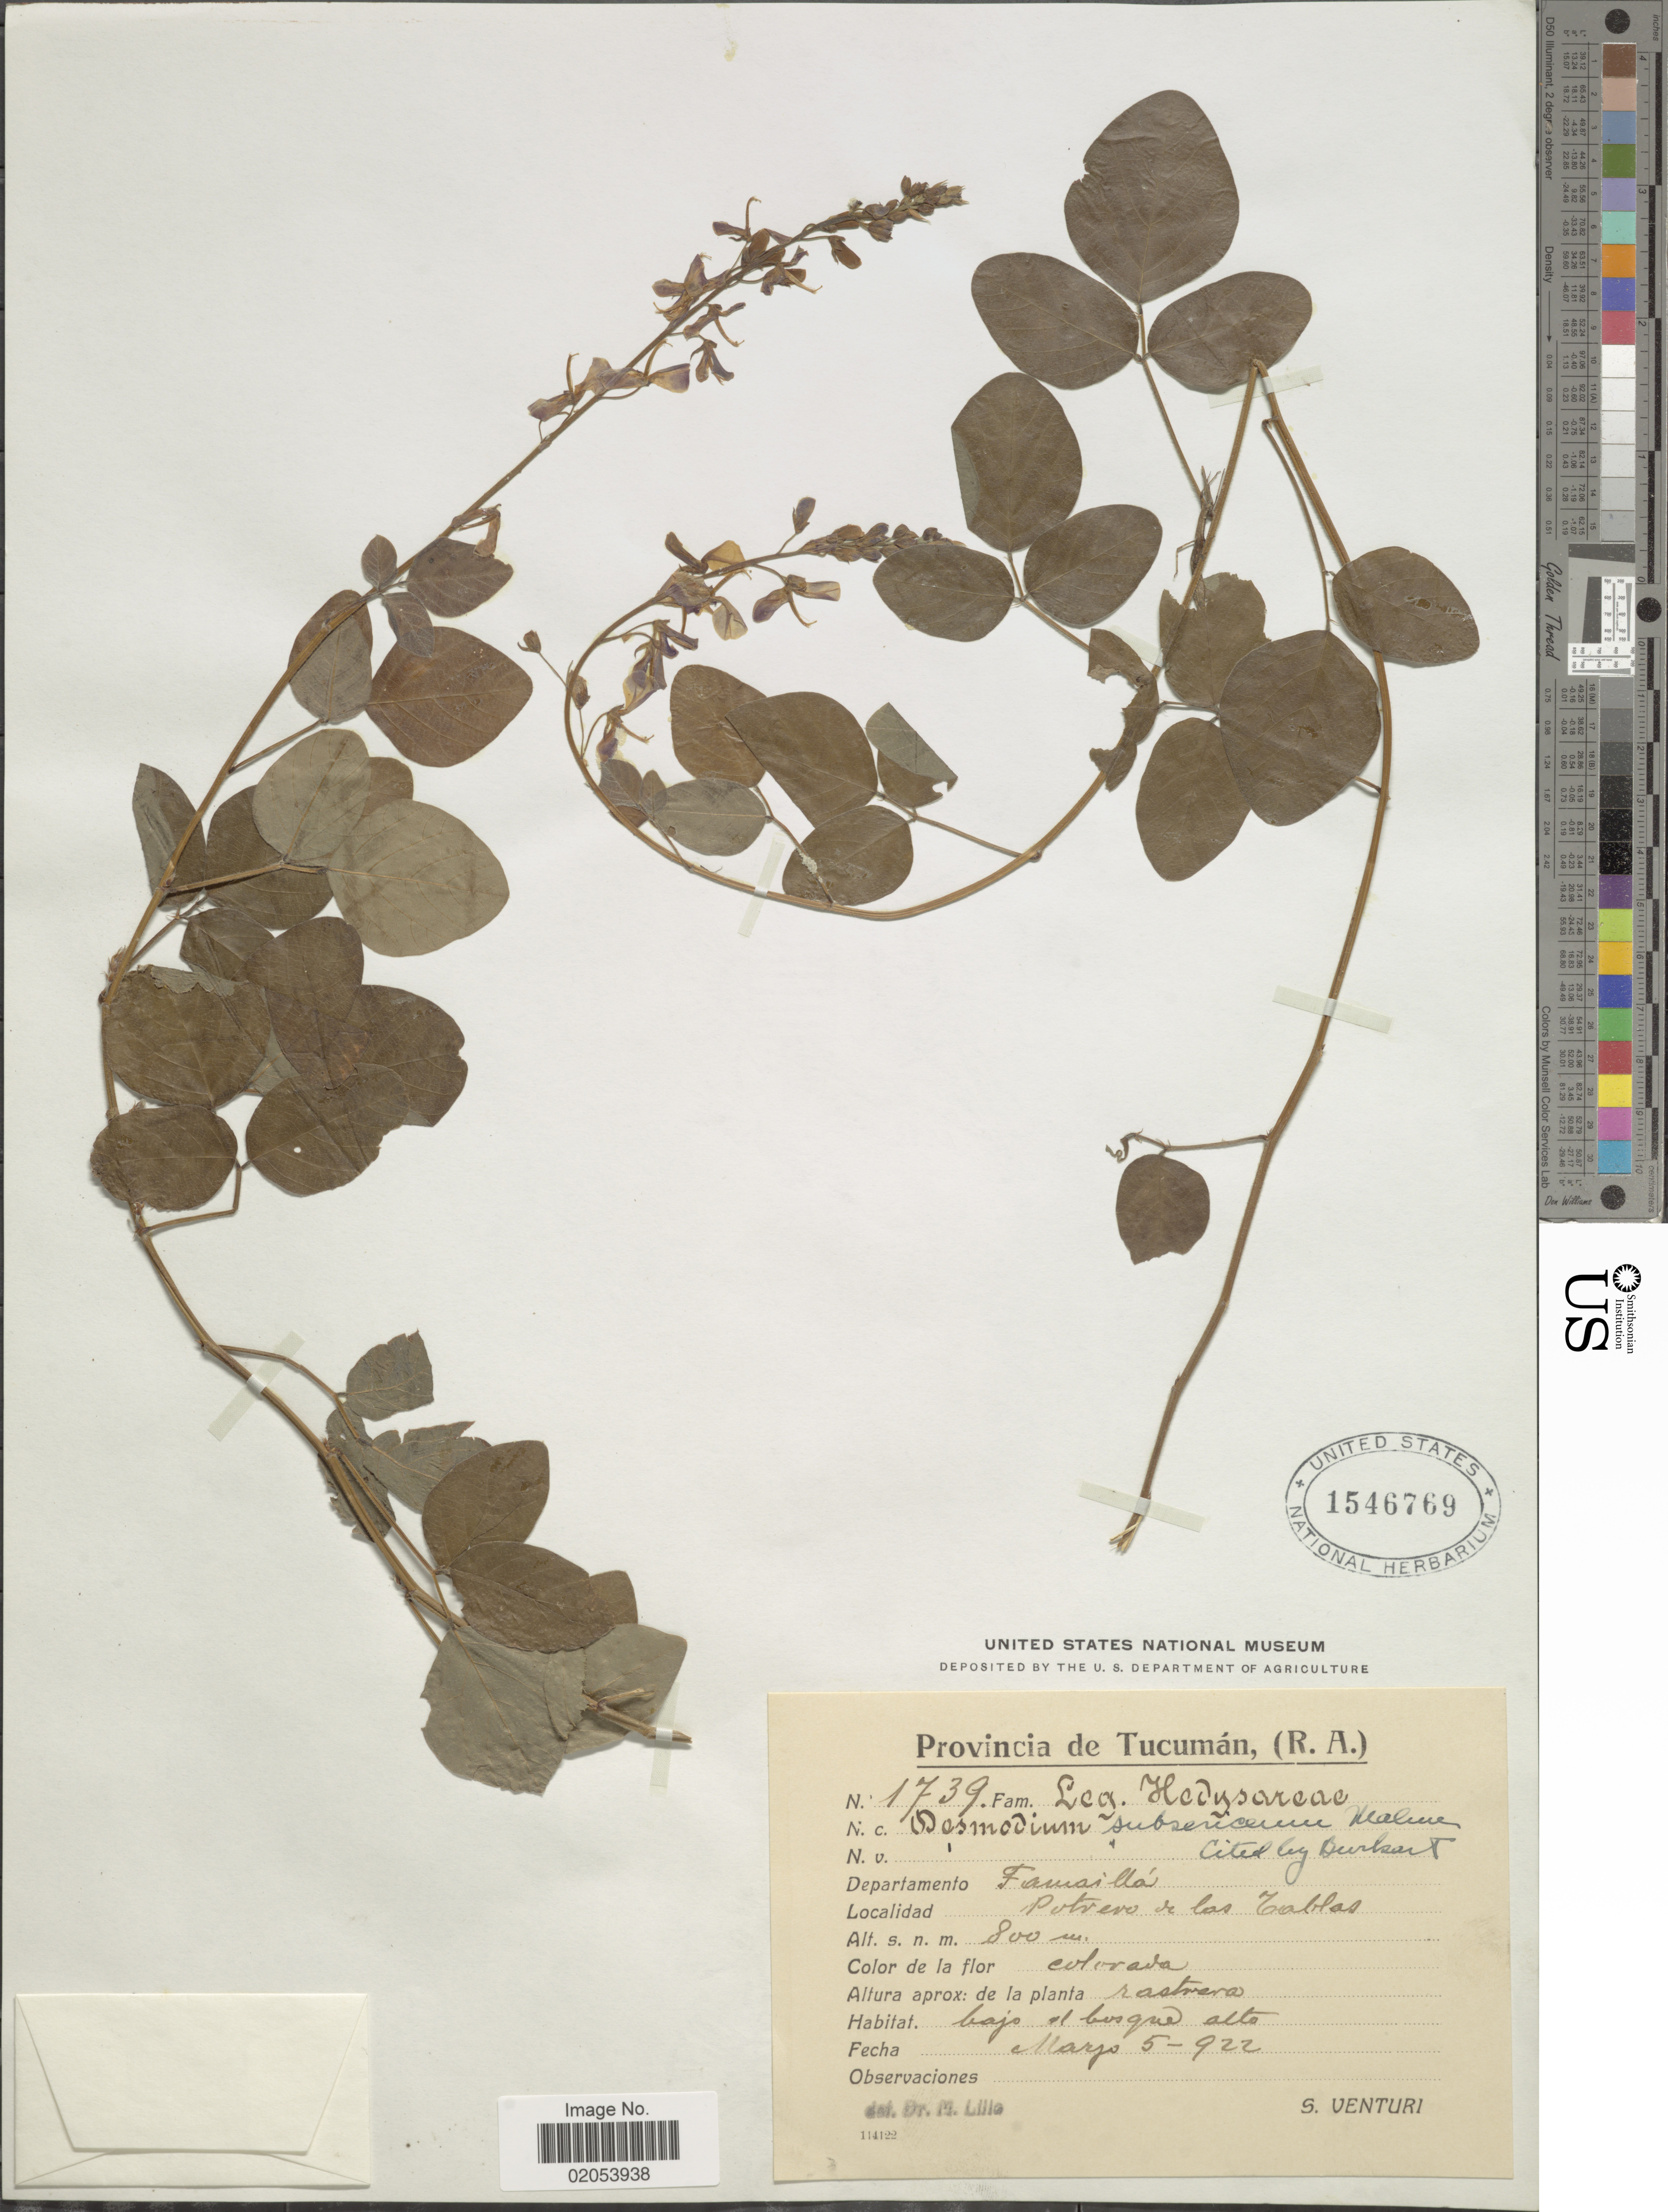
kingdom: Plantae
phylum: Tracheophyta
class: Magnoliopsida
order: Fabales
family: Fabaceae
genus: Desmodium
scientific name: Desmodium subsericeum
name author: Malme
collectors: S. Venturi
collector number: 1739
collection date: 1922-05-05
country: Argentina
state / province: Tucuman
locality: Provincia de Tucuman, (R.A.). Departamento: Famaillá. Portrero de las Tablas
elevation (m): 800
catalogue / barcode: US 1546769